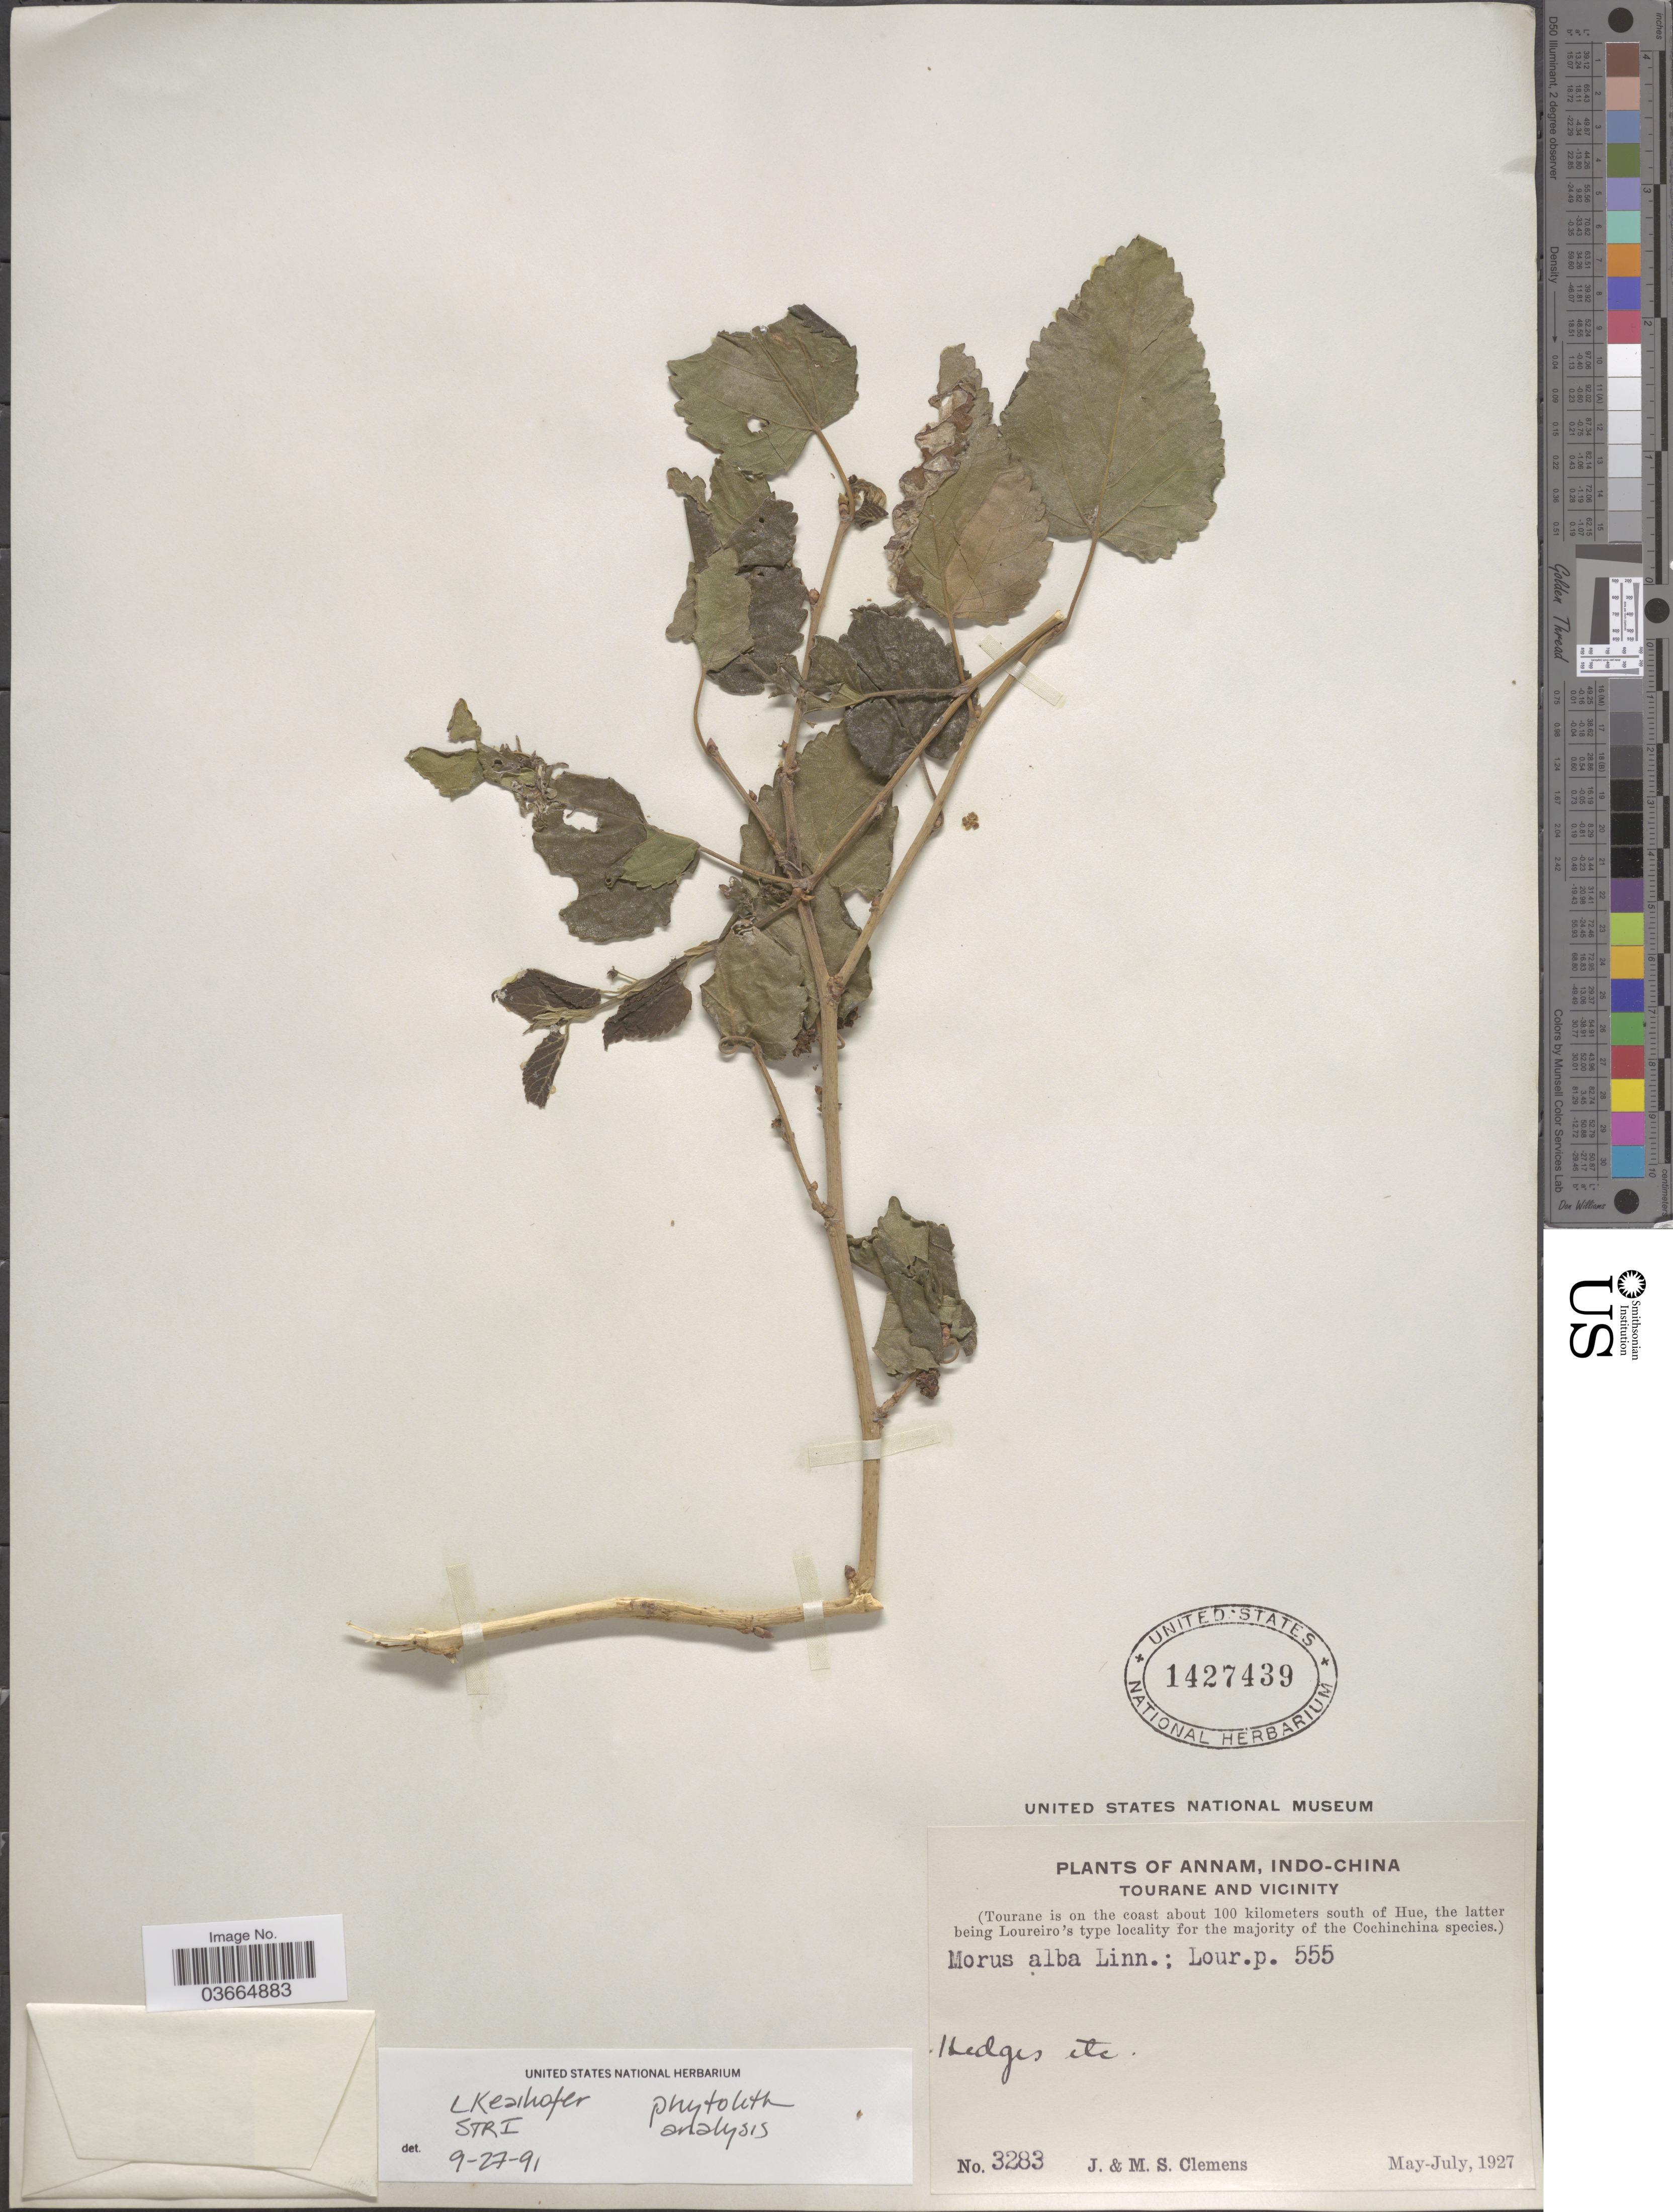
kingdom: Plantae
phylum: Tracheophyta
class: Magnoliopsida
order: Rosales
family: Moraceae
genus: Morus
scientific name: Morus alba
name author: L.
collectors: J. Clemens & M. S. Clemens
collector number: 3283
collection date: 1927-05/1927-07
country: Vietnam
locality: Annam, Indo-China. Tourane and Vicinity. (Tourane is on the coast about 100 kilometers south of Hue).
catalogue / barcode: US 1427439